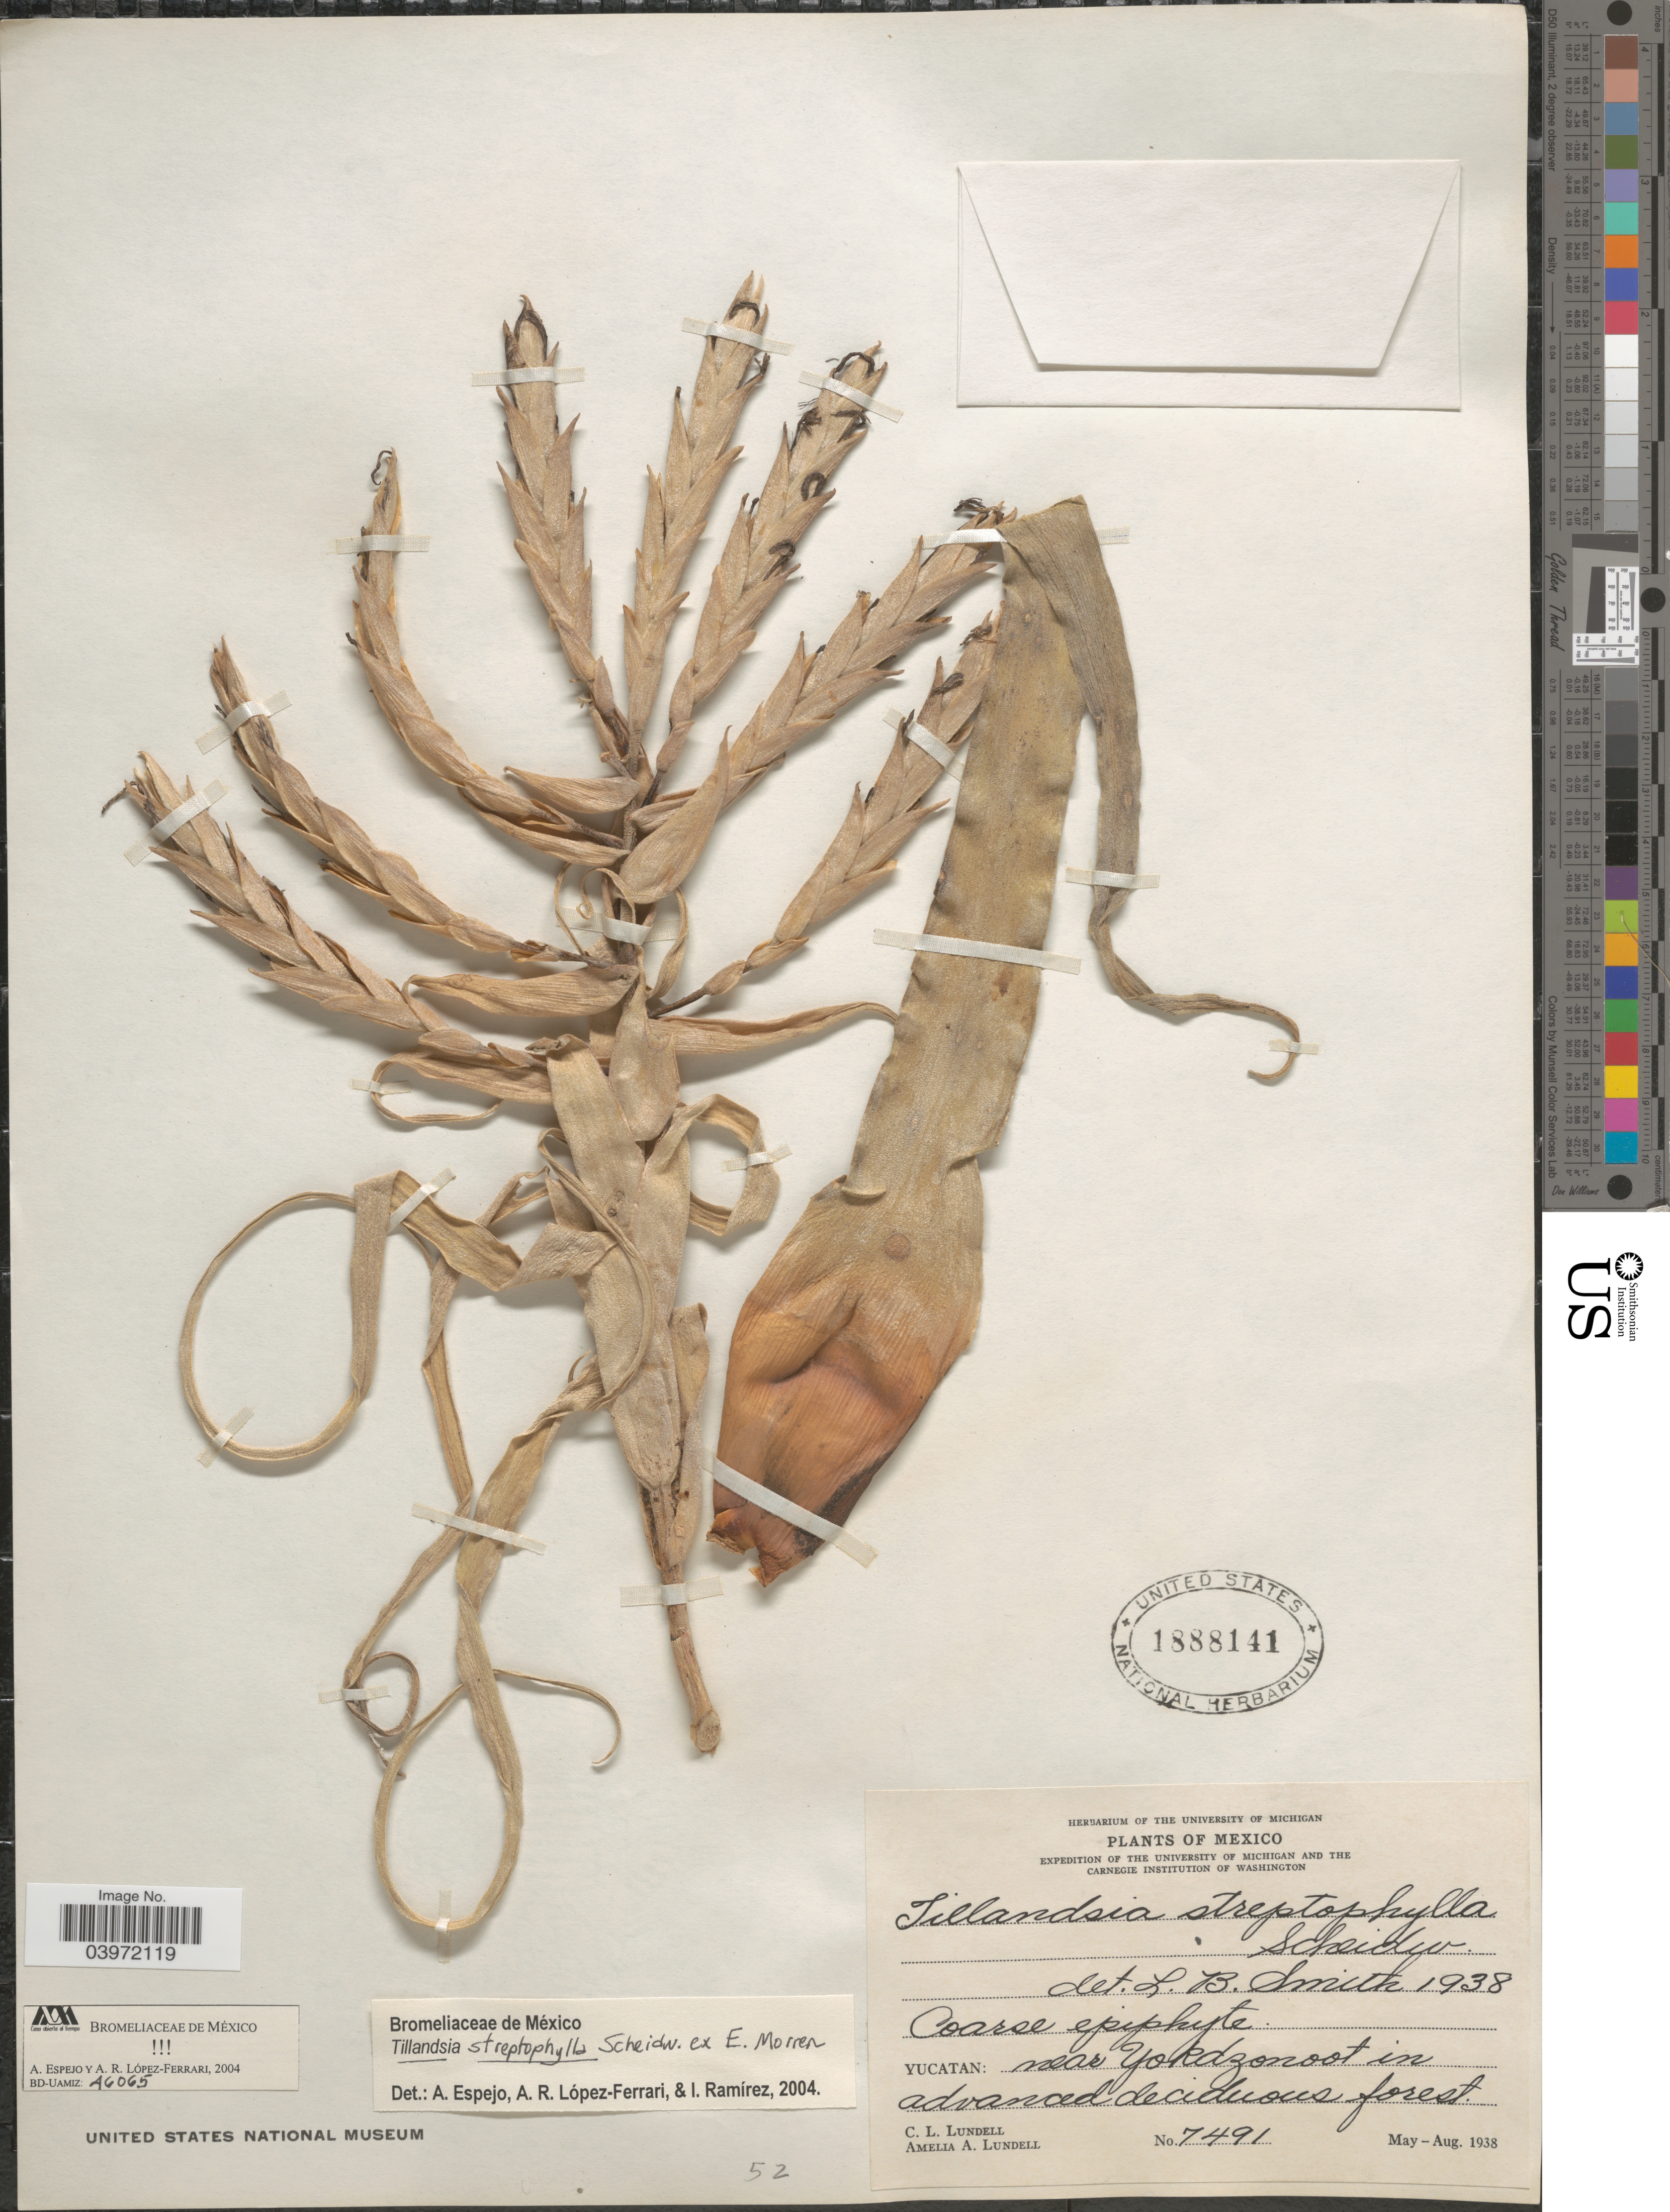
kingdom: Plantae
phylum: Tracheophyta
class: Liliopsida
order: Poales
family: Bromeliaceae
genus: Tillandsia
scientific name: Tillandsia streptophylla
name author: Scheidw. ex C. Morren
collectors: C. L. Lundell & A. A. Lundell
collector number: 7491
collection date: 1938-05/1938-08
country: Mexico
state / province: Yucatán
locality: Near Yokdzonoot in advanced deciduous forest.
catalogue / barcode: US 1888141